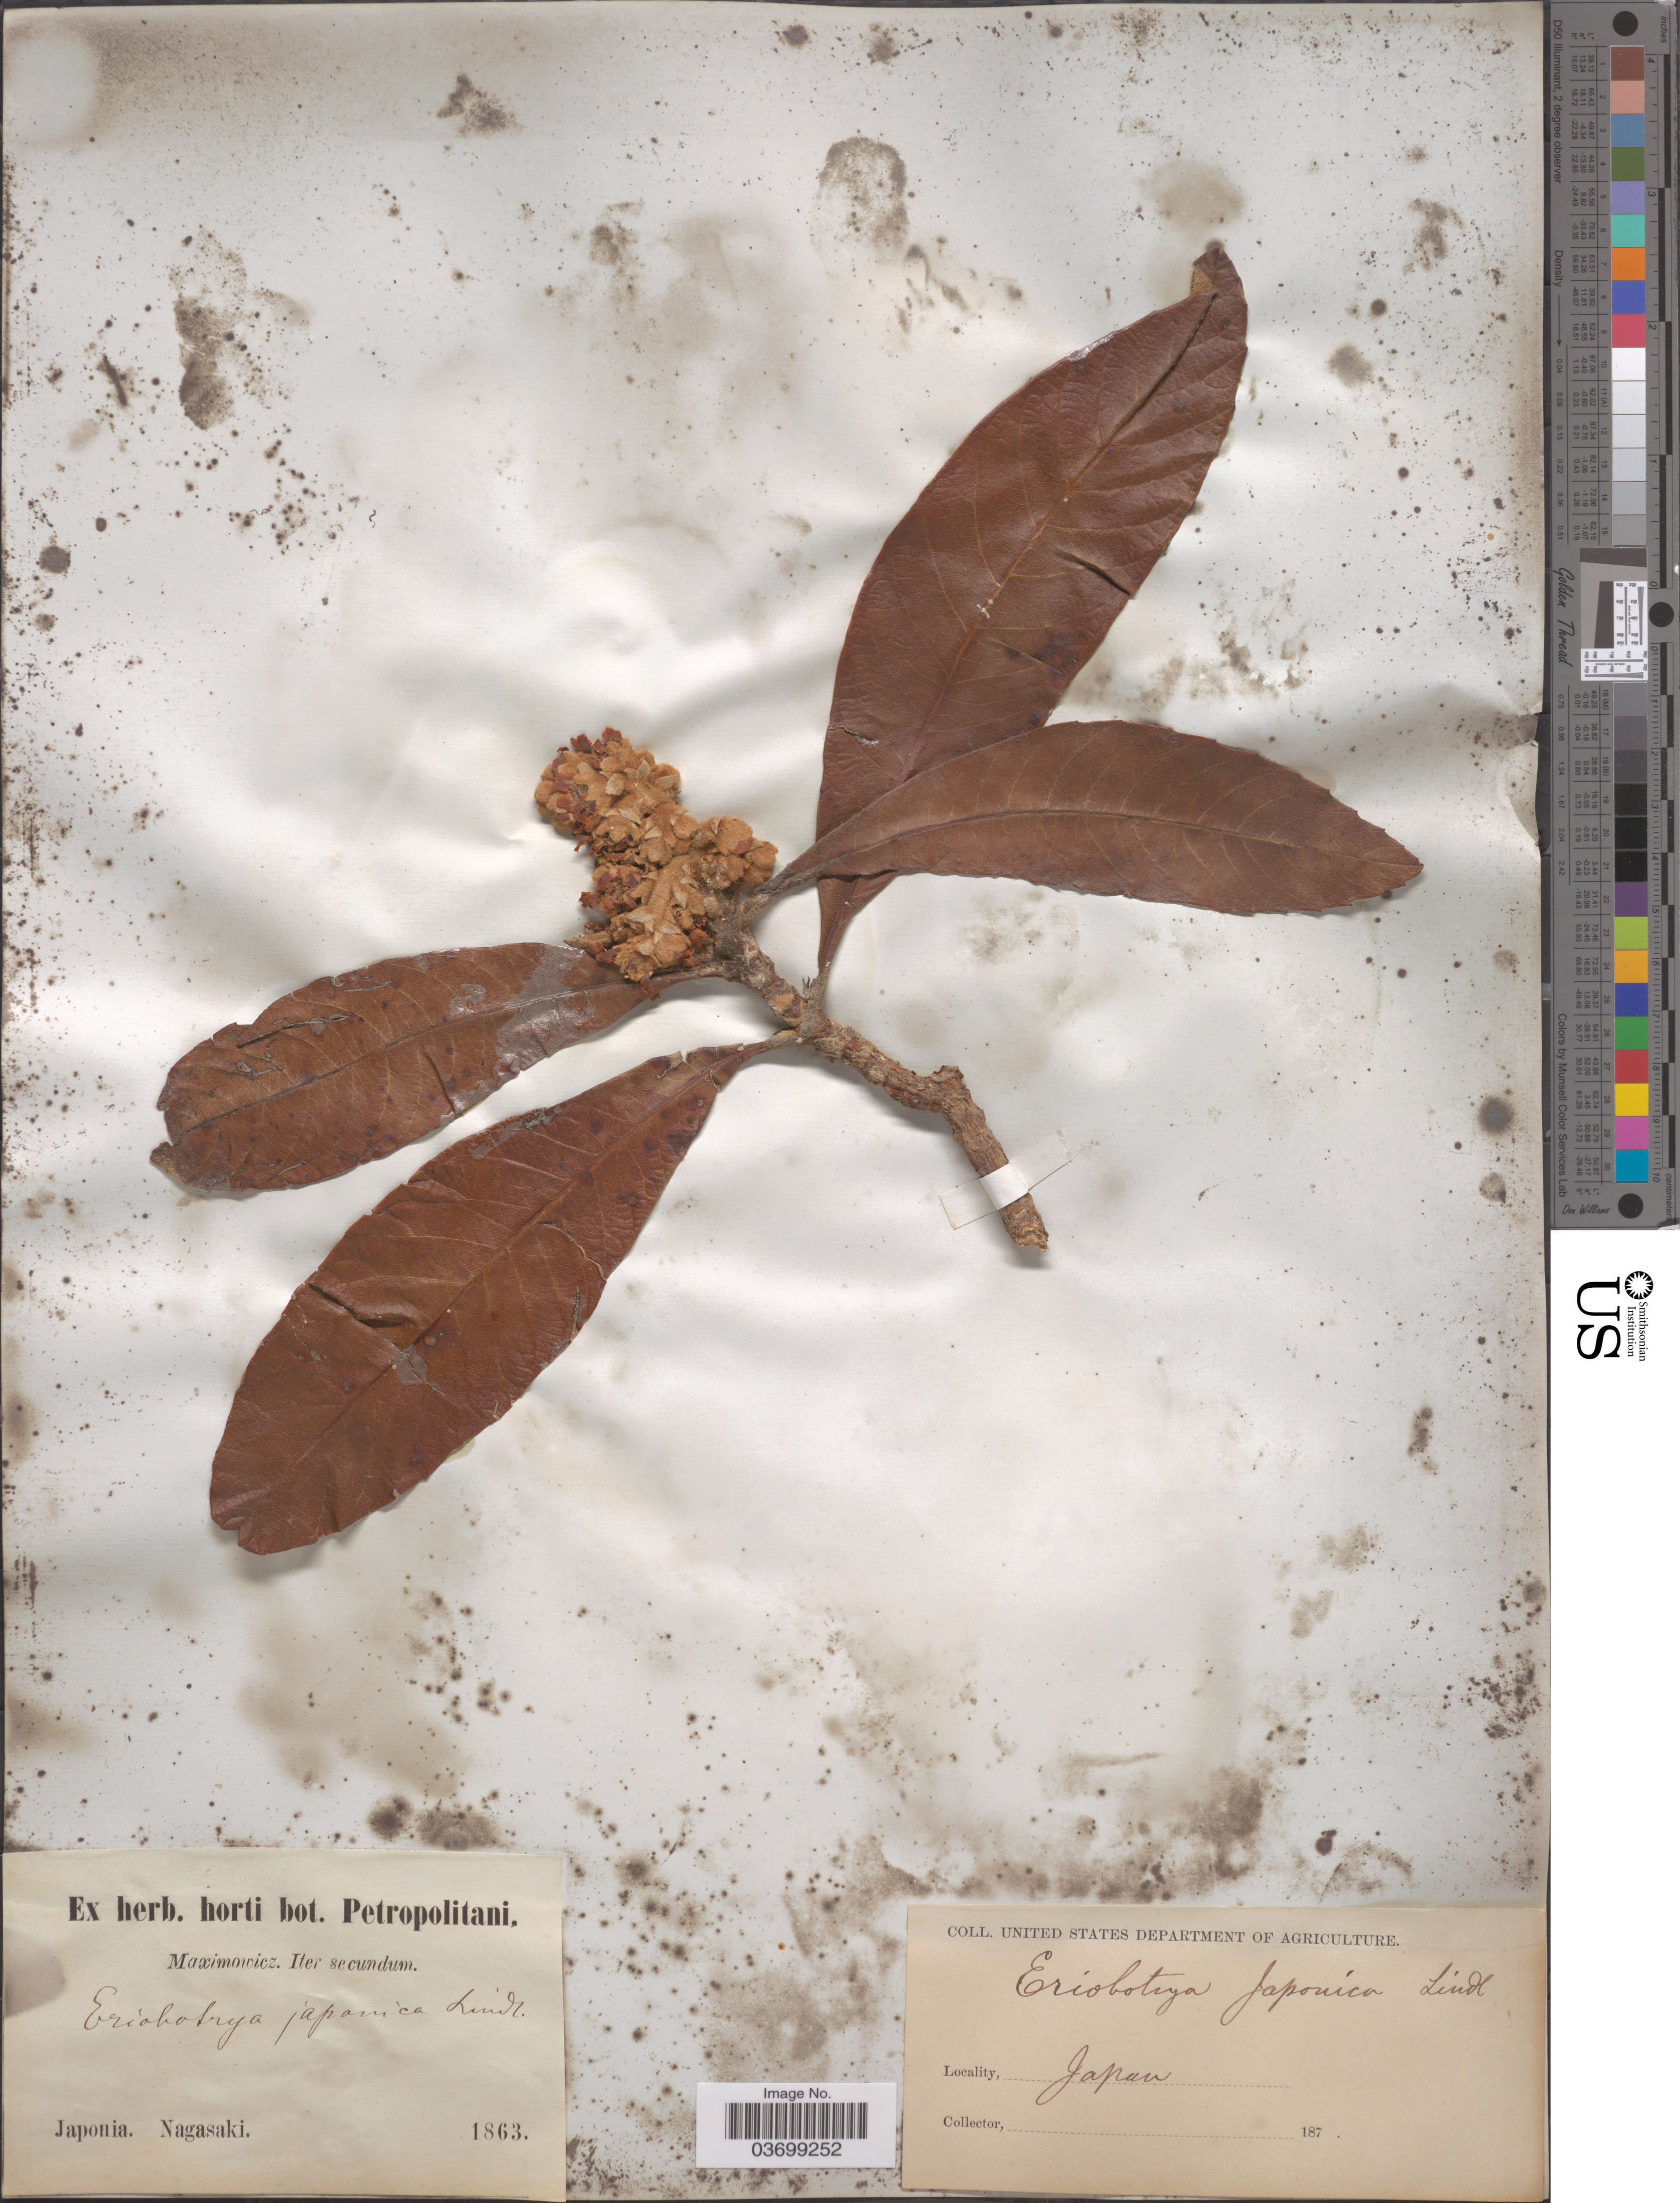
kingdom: Plantae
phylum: Tracheophyta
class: Magnoliopsida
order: Rosales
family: Rosaceae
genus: Rhaphiolepis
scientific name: Rhaphiolepis bibas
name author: (Lour.) Galasso & Banfi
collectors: Maximowicz, --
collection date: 1863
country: Japan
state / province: Nagasaki